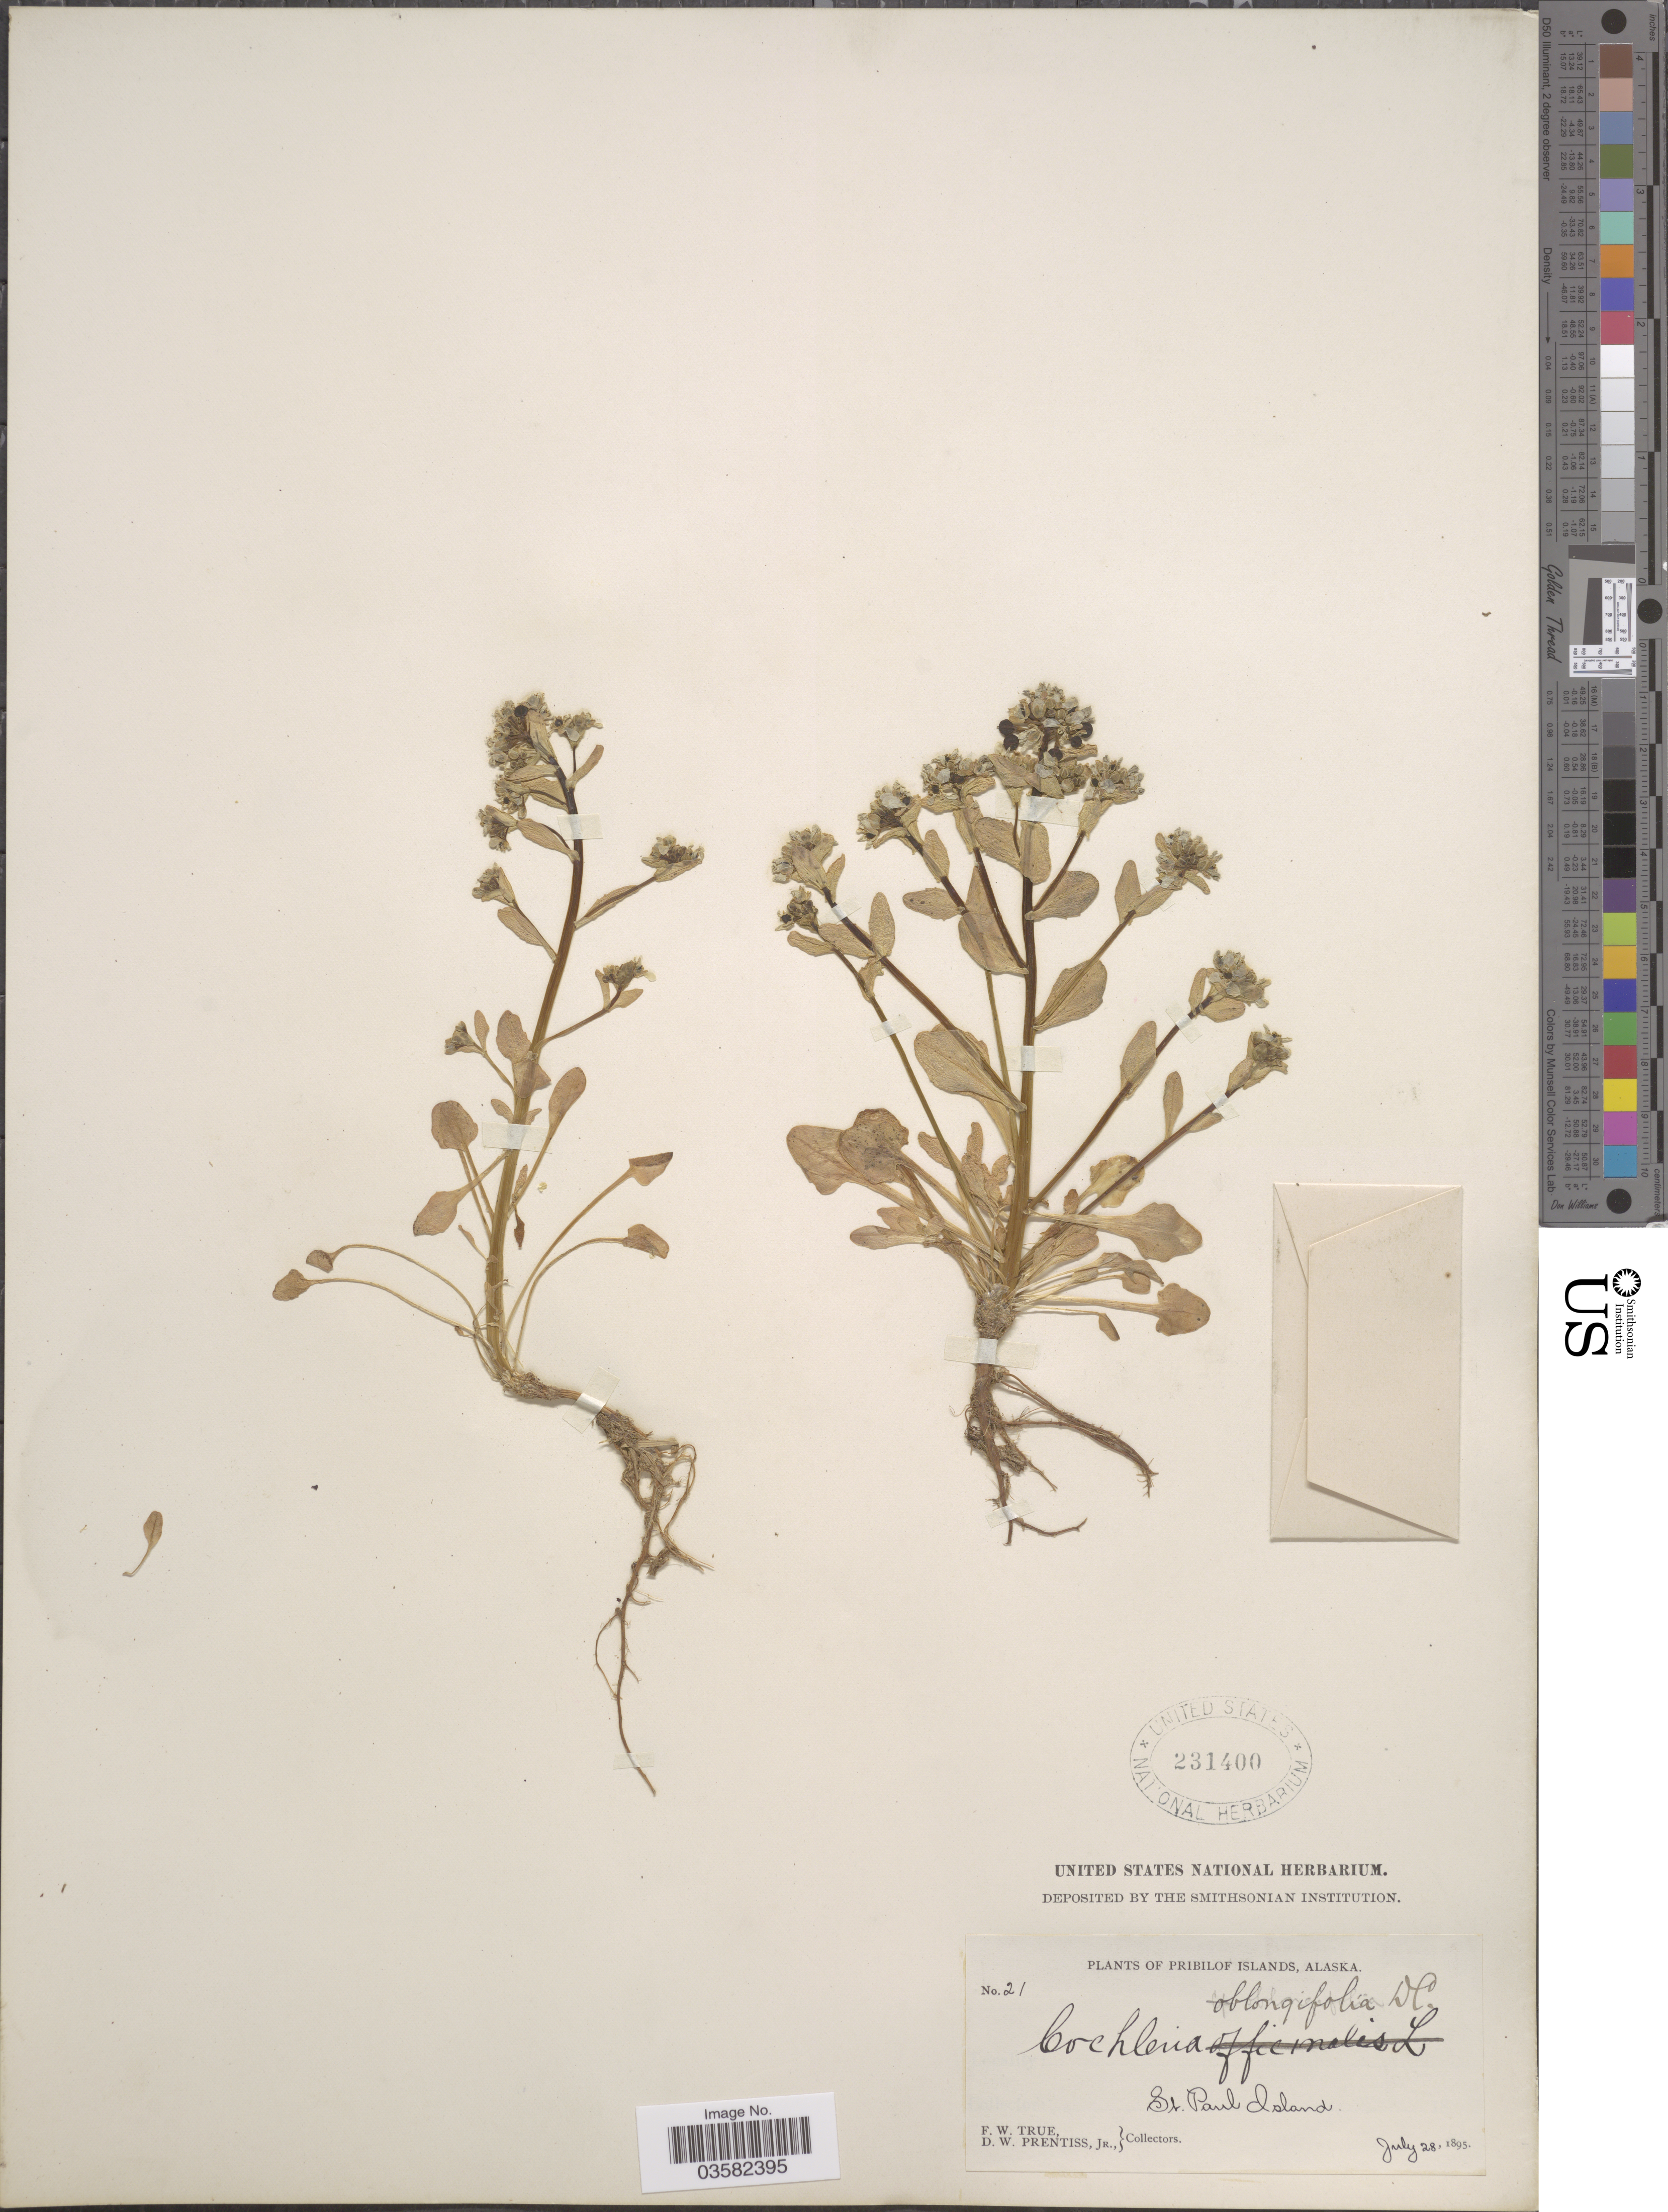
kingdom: Plantae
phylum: Tracheophyta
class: Magnoliopsida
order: Brassicales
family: Brassicaceae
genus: Cochlearia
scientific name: Cochlearia oblongifolia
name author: DC.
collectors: F. True & D. Prentiss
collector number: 21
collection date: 1895-07-28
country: United States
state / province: Alaska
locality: St. Paul Island.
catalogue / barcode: US 231400